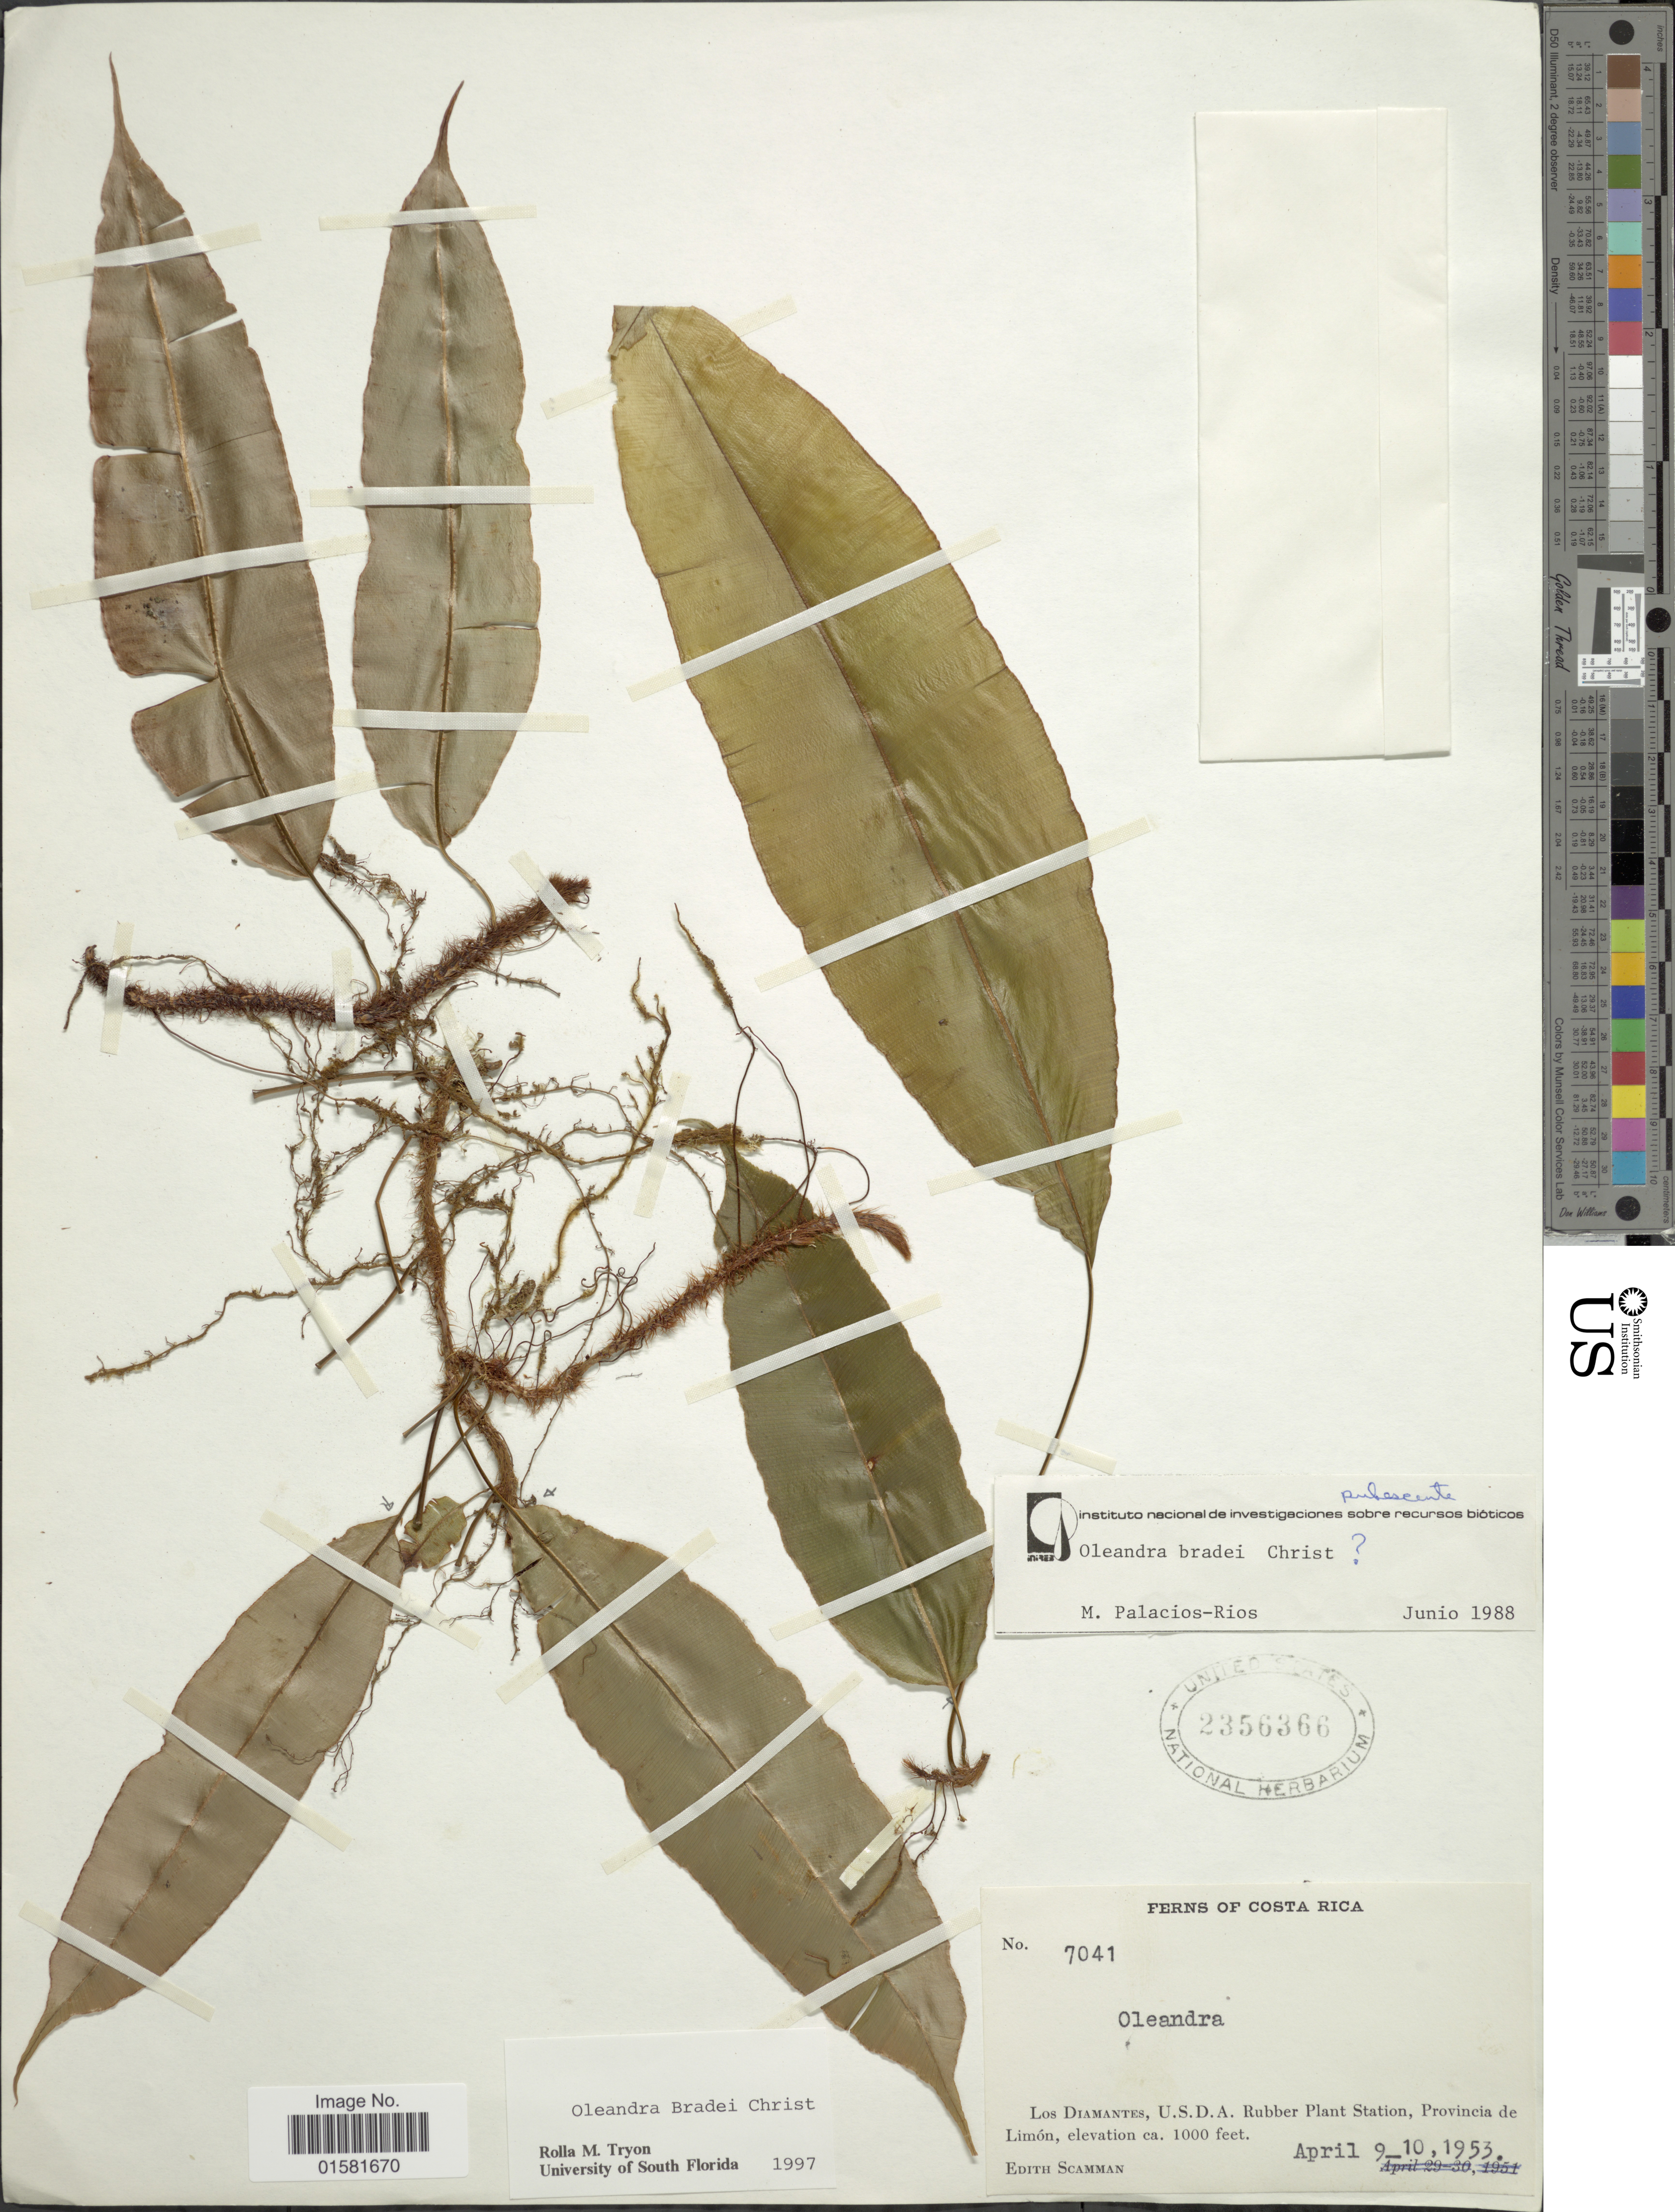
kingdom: Plantae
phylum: Tracheophyta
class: Polypodiopsida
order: Polypodiales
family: Oleandraceae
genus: Oleandra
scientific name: Oleandra bradei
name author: Christ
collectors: E. Scamman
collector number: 7041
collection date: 1953-04-09/1953-04-10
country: Costa Rica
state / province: Limón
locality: Costa Rica, Los Diamantes, U. S. D. A. Rubber Plant Station, Provincia de Limon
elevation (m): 305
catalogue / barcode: US 2356366